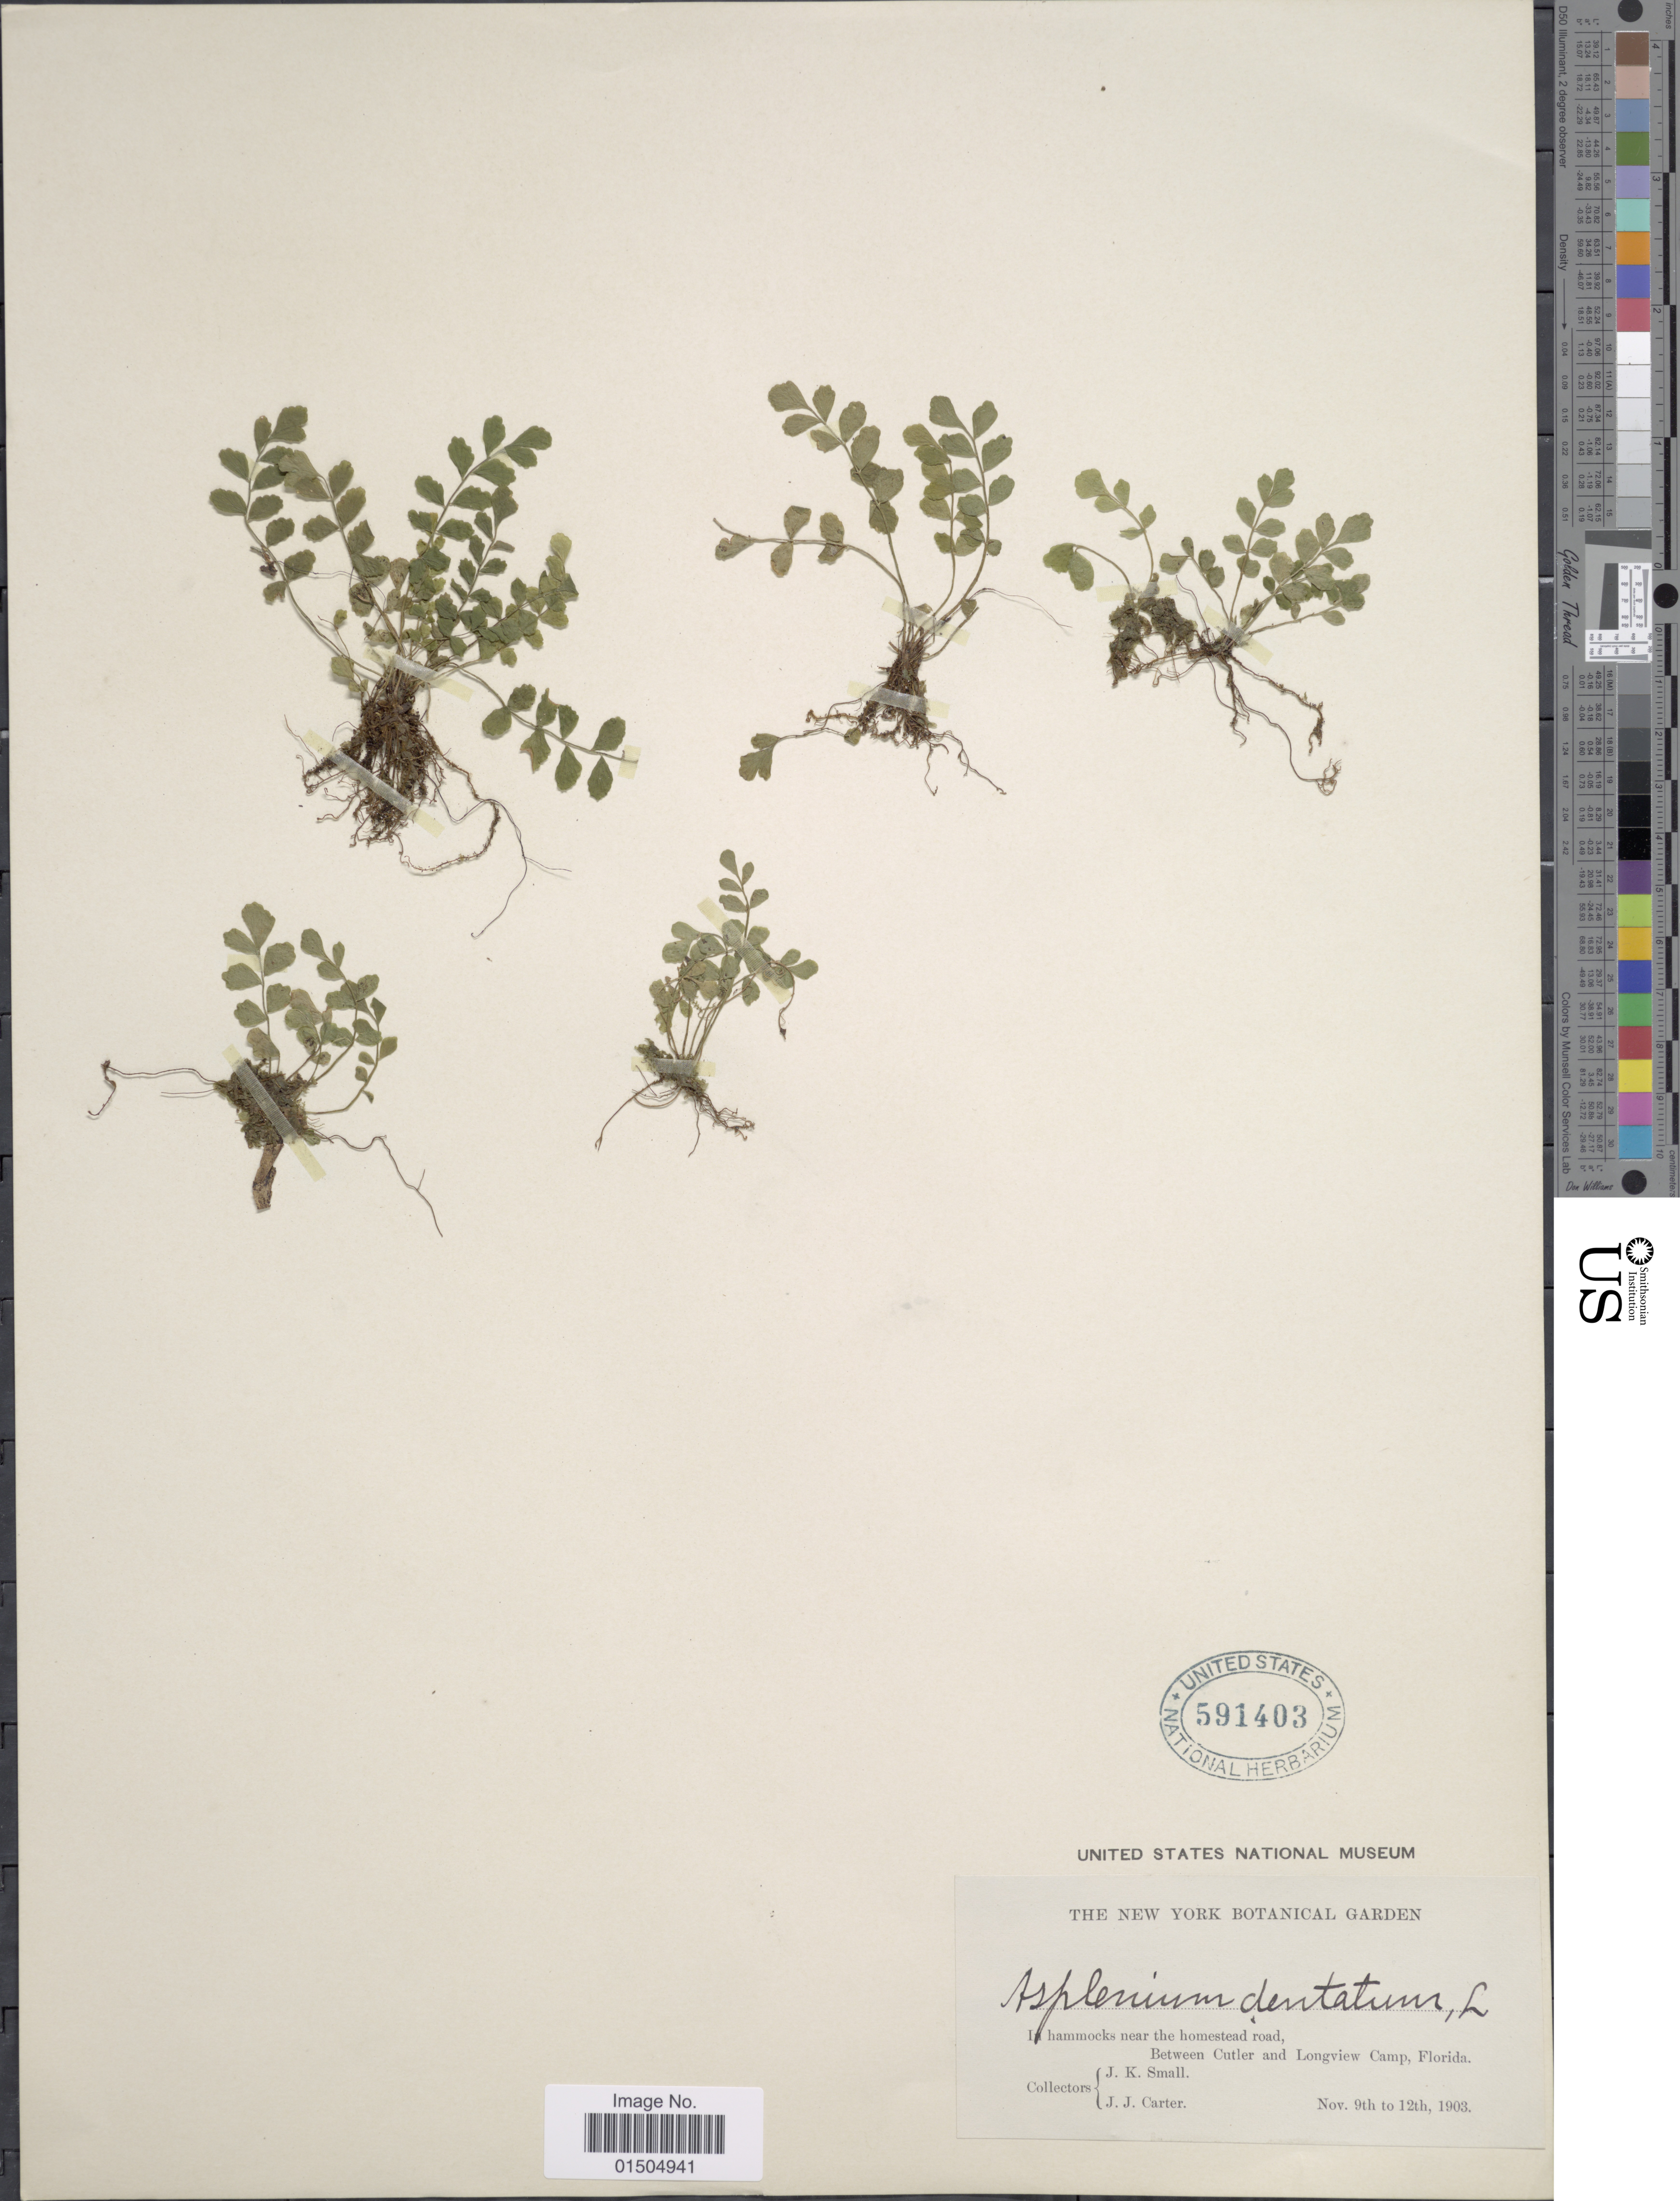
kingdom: Plantae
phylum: Tracheophyta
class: Polypodiopsida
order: Polypodiales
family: Aspleniaceae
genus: Asplenium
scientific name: Asplenium trichomanes-dentatum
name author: L.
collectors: J. K. Small & J. Carter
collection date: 1903-11-09/1903-11-12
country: United States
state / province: Florida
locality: In hammocks near the homestead road, Between Cutler and Longview Camp.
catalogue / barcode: US 591403